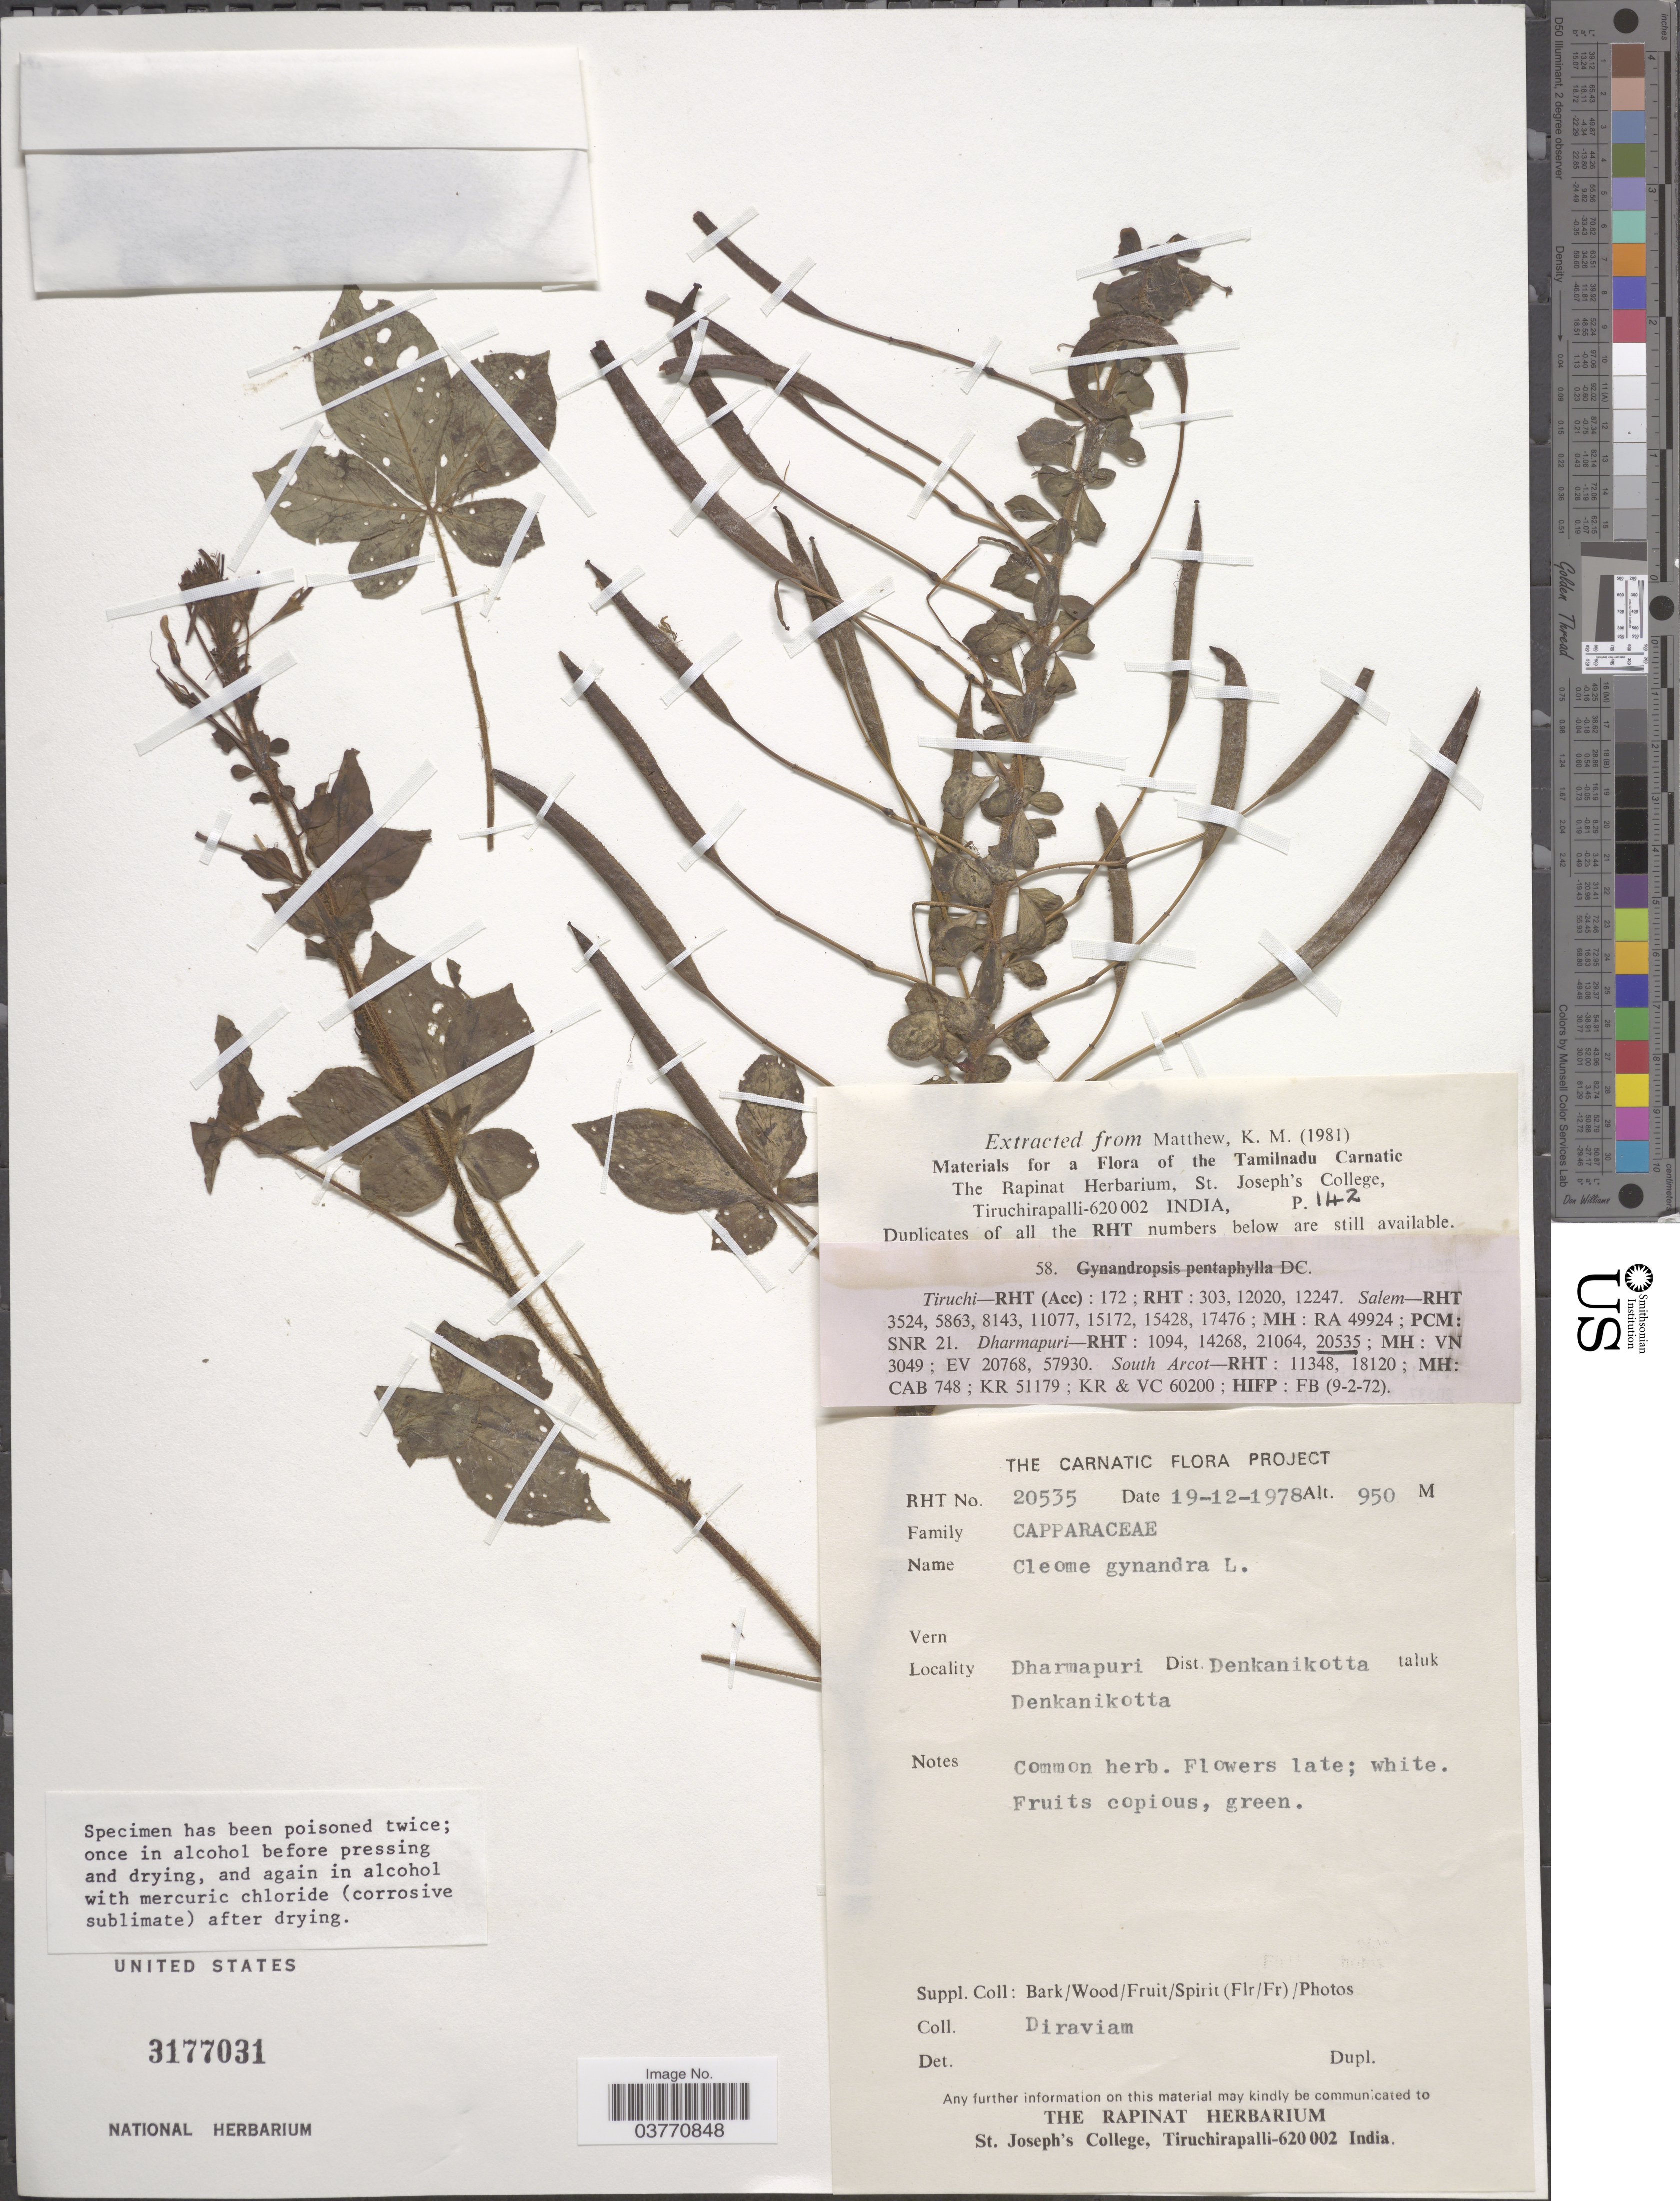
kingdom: Plantae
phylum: Tracheophyta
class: Magnoliopsida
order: Brassicales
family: Cleomaceae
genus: Gynandropsis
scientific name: Gynandropsis gynandra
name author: (L.) Briq.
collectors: -. Diraviam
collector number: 20535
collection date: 1978-12-19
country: India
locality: Dharnapuri. Dist. Denkanikotta taluk Denkanikotta.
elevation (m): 950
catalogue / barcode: US 3177031